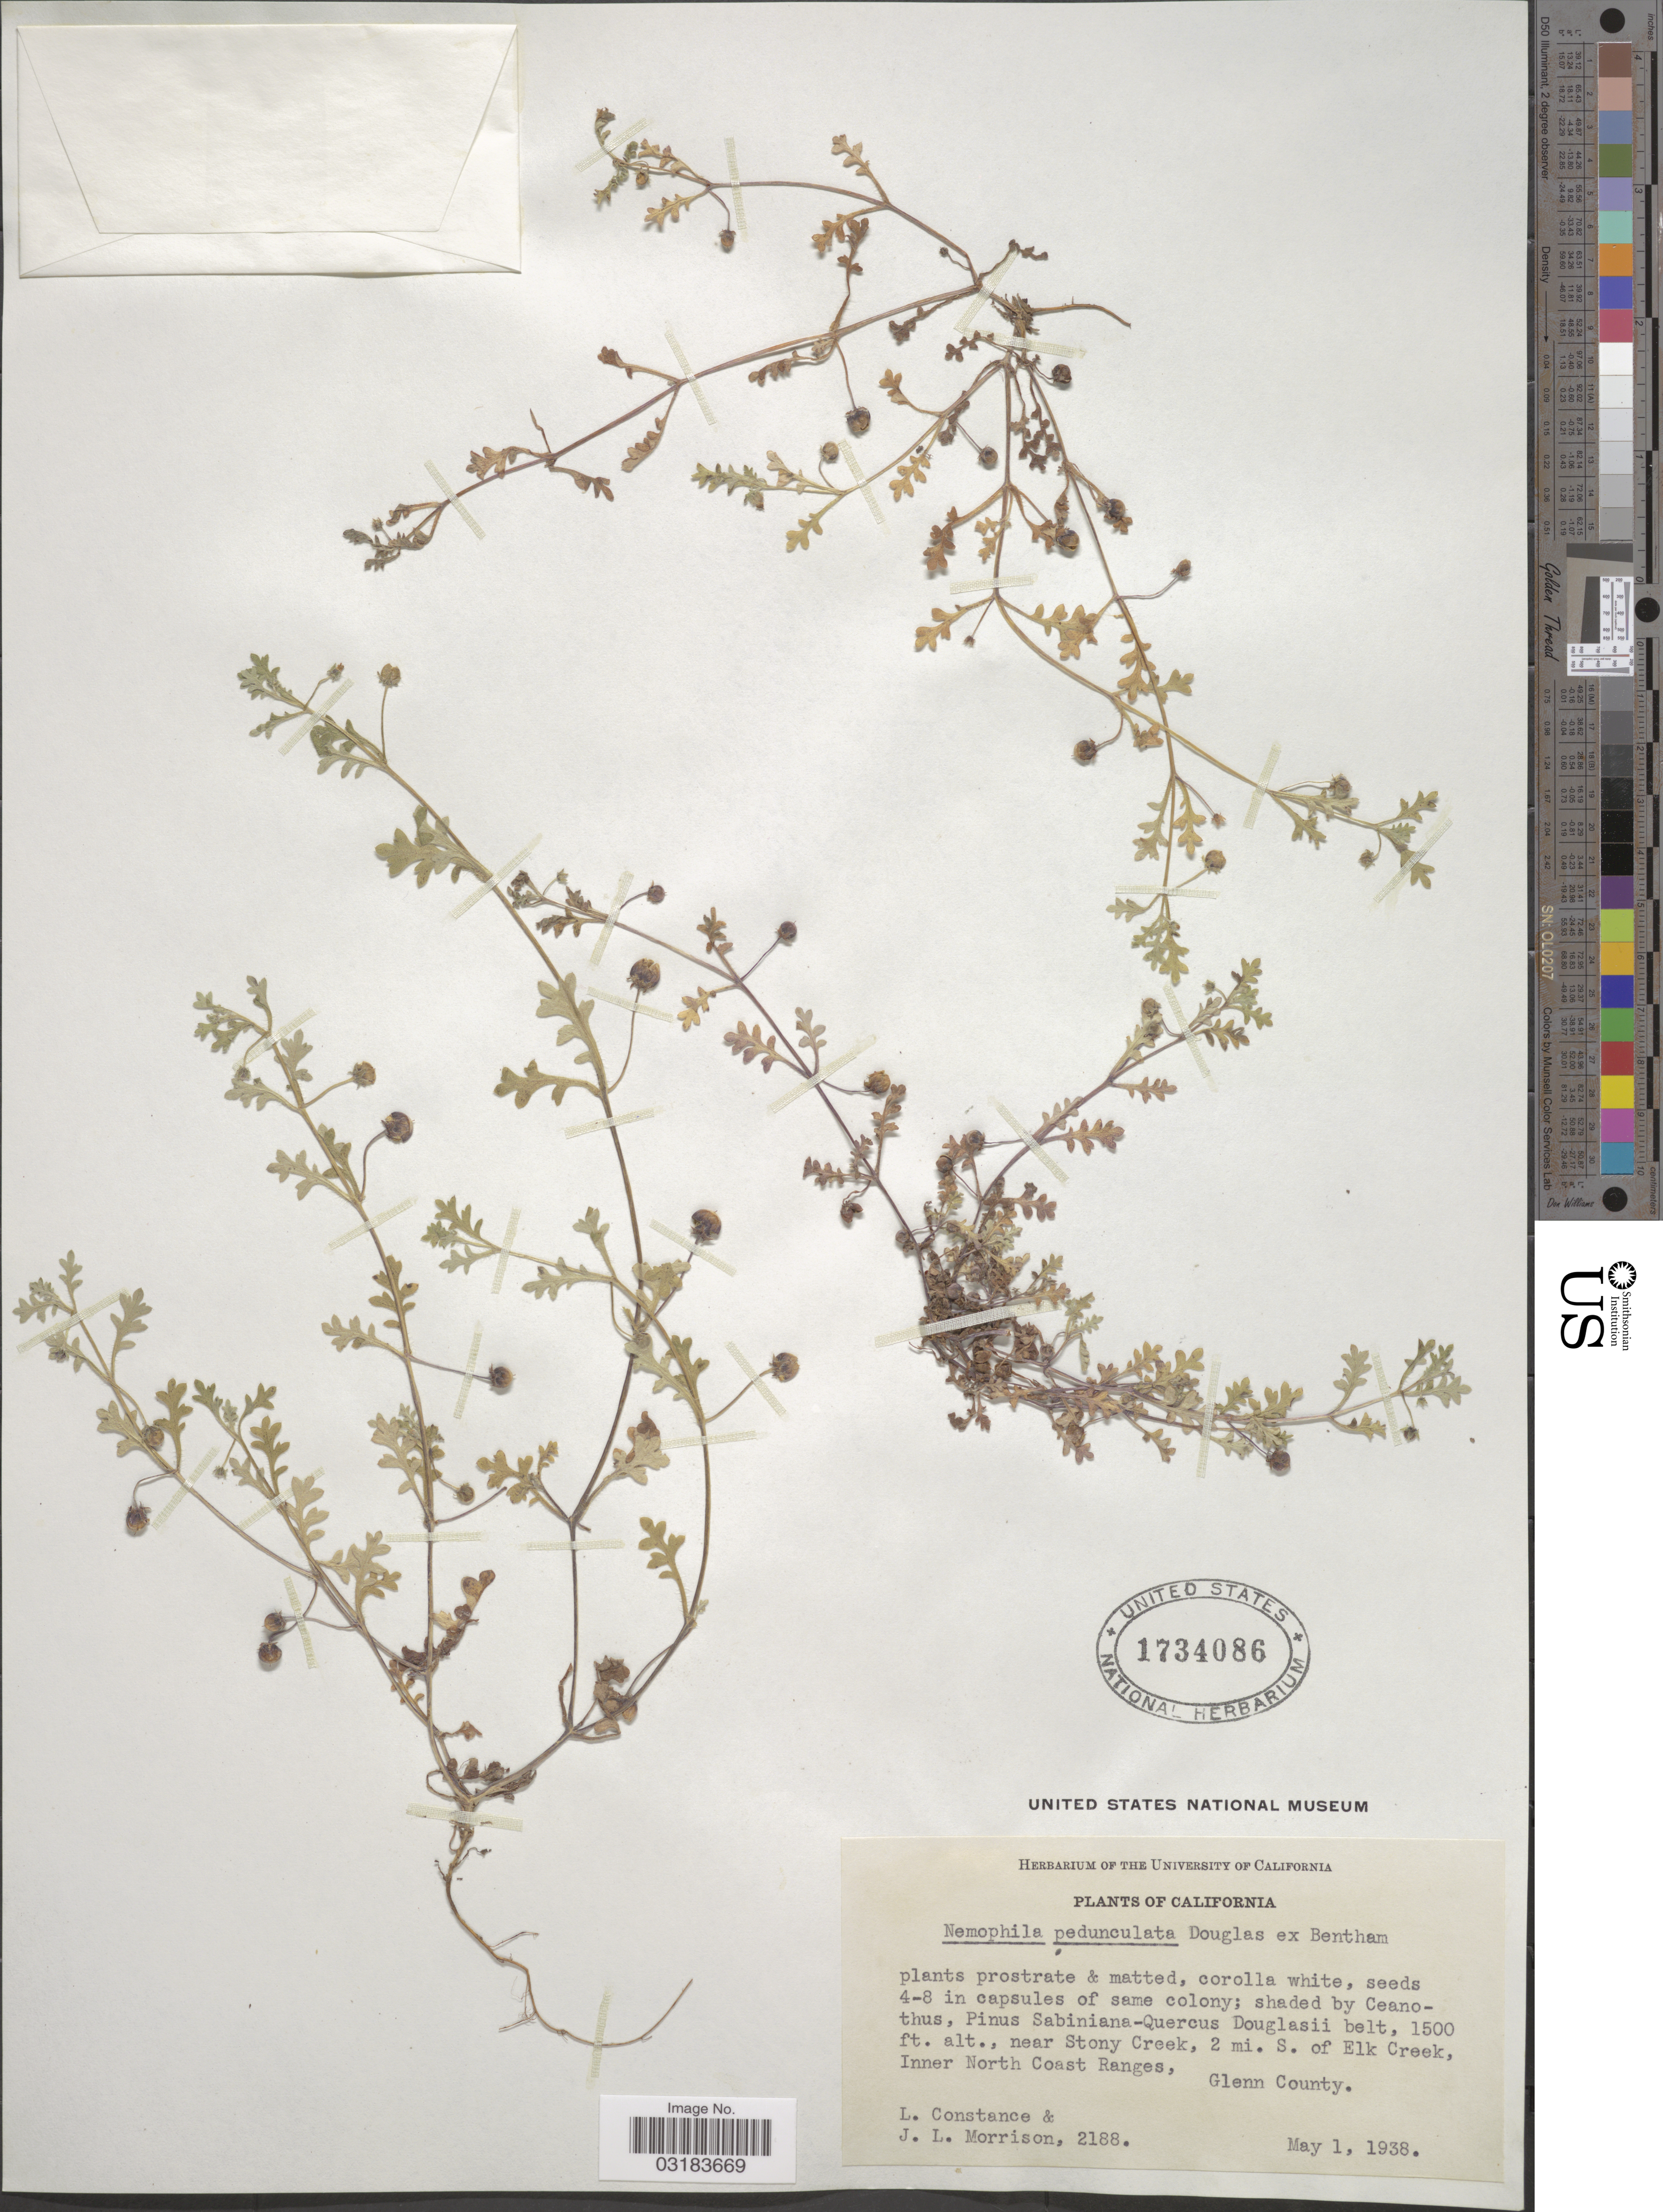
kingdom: Plantae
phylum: Tracheophyta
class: Magnoliopsida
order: Boraginales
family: Hydrophyllaceae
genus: Nemophila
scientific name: Nemophila pedunculata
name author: Douglas ex Benth.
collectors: L. Constance & J. Morrison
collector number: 2188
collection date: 1938-05-01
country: United States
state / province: California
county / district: Glenn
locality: Near Stony Creek, 2 mi. S. of Elk Creek, Inner North Coast Ranges, Glenn County.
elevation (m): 457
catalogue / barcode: US 1734086